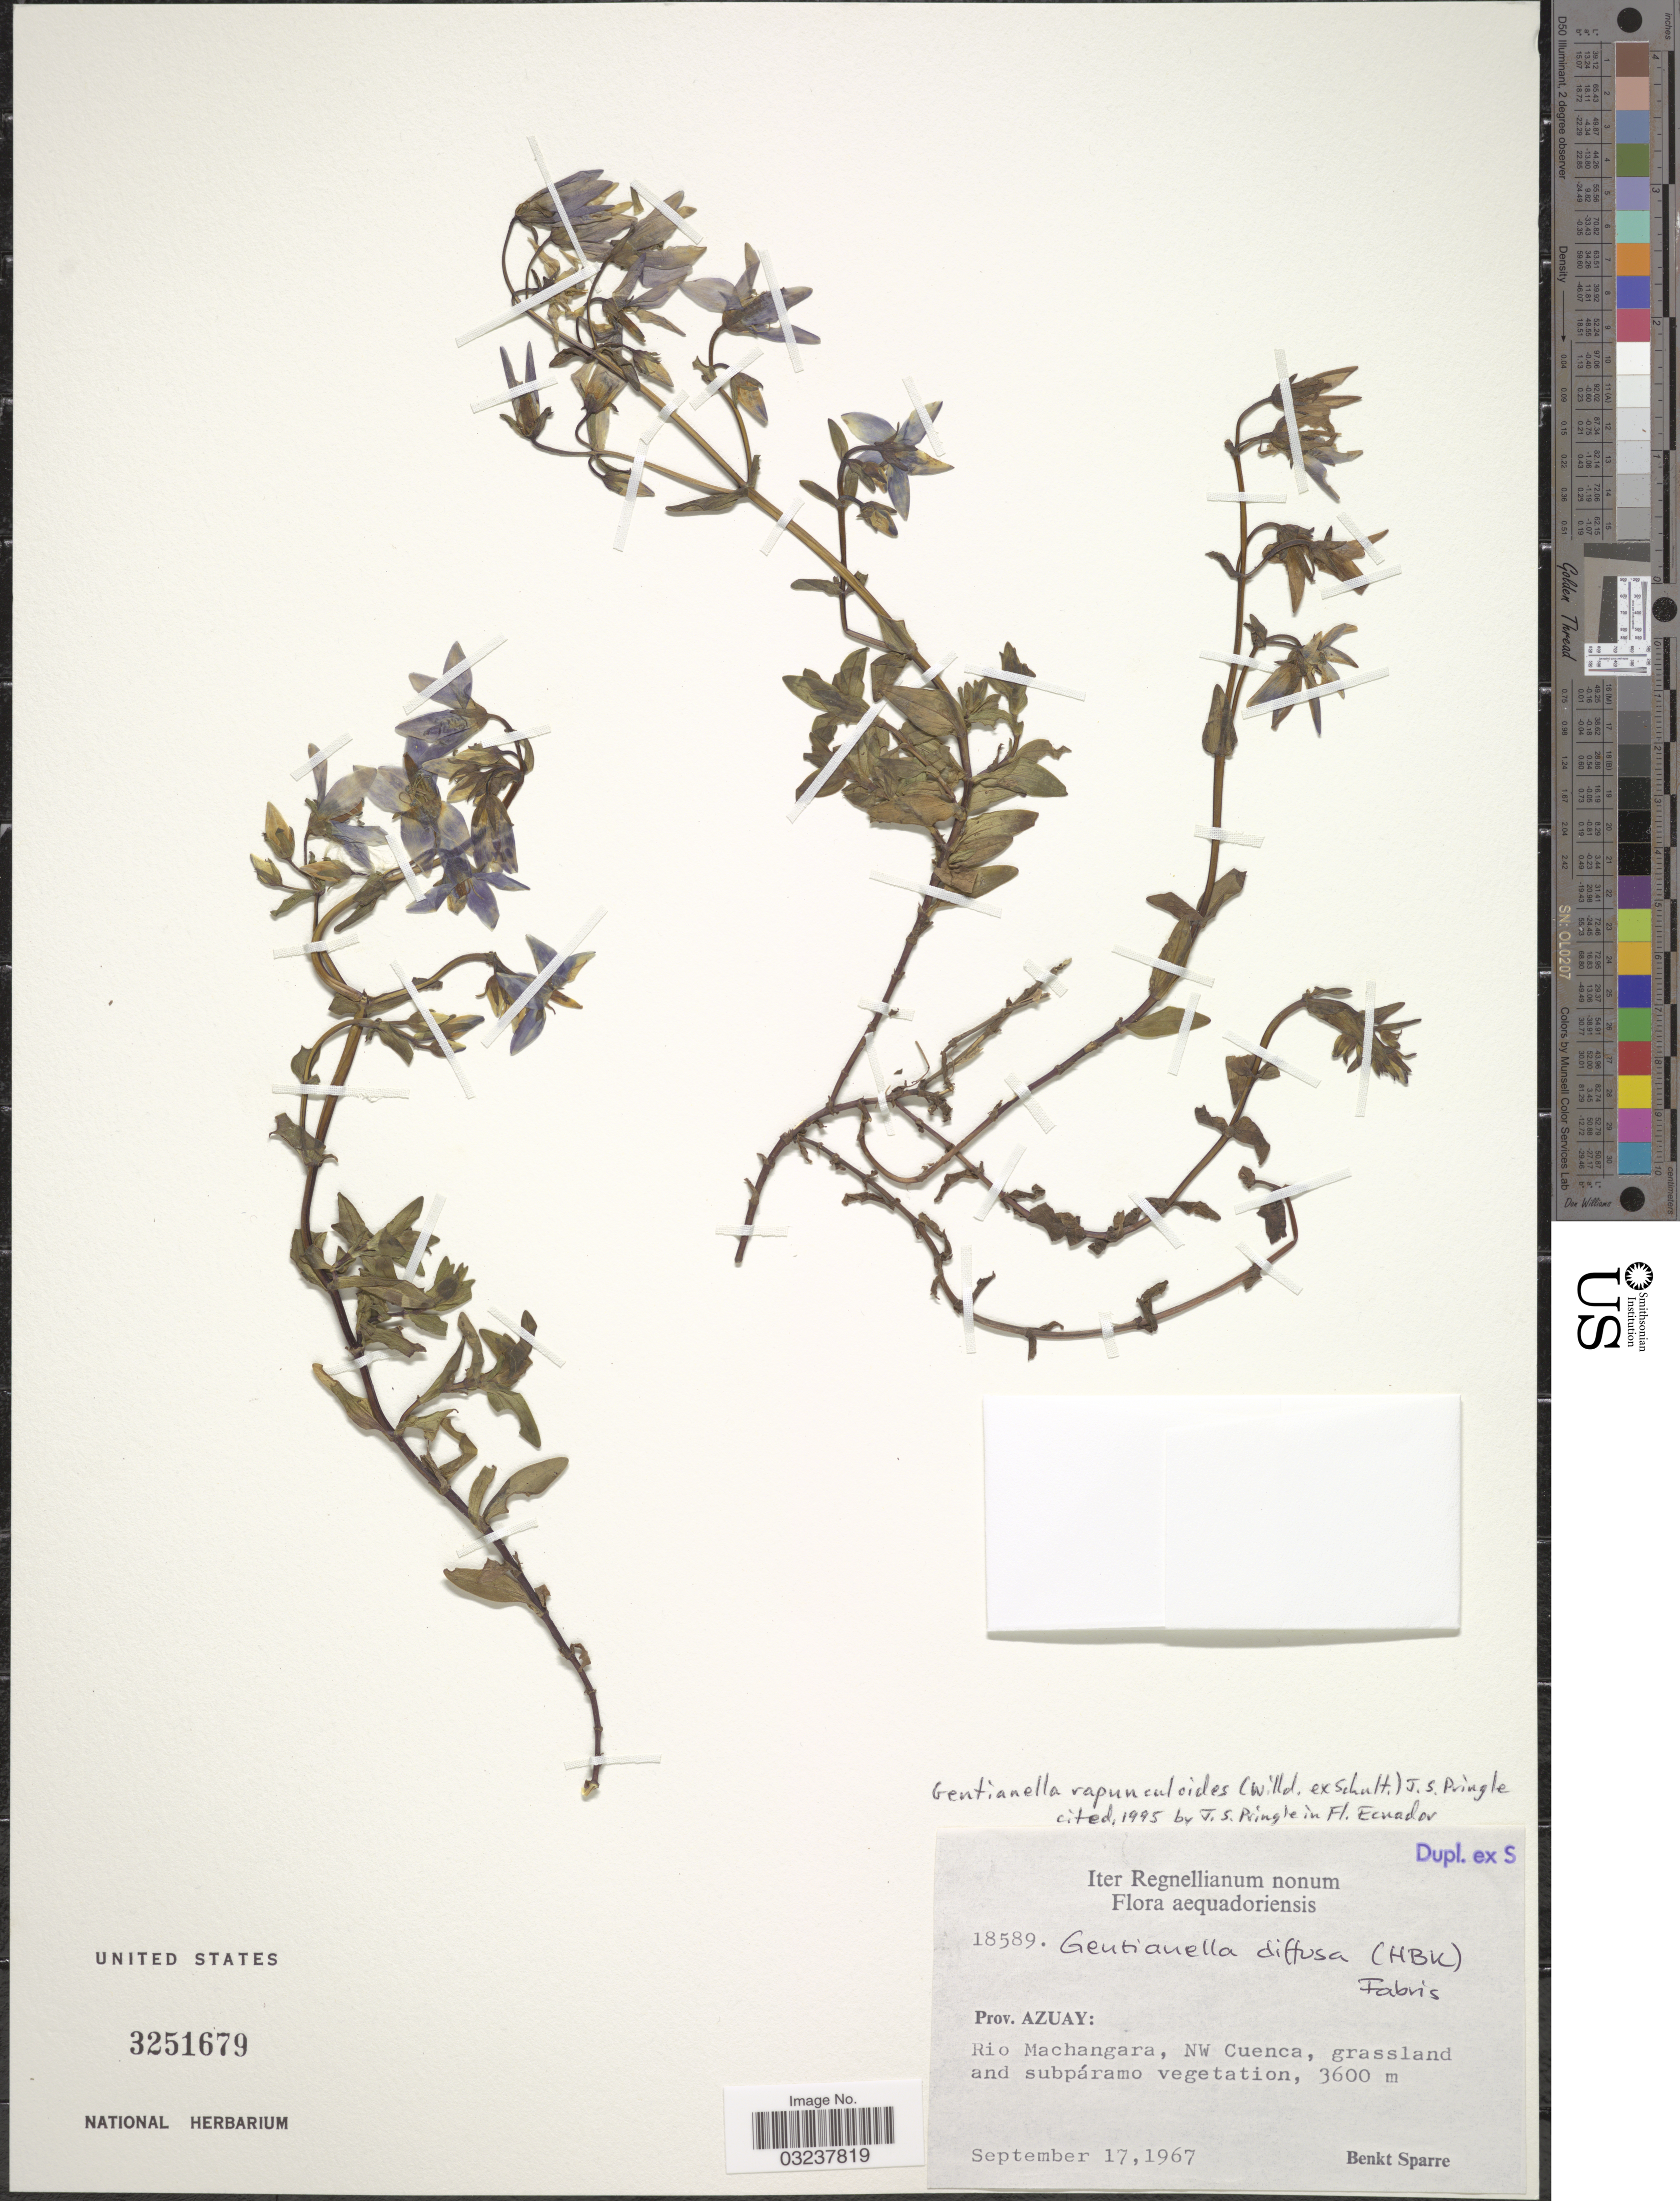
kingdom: Plantae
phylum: Tracheophyta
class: Magnoliopsida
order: Gentianales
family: Gentianaceae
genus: Gentianella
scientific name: Gentianella rapunculoides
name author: (Willd. ex Schult.) J.S. Pringle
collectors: B. Sparre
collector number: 18589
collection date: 1967-09-17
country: Ecuador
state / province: Azuay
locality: Rio Machangara, NW Cuenca.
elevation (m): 3600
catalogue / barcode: US 3251679